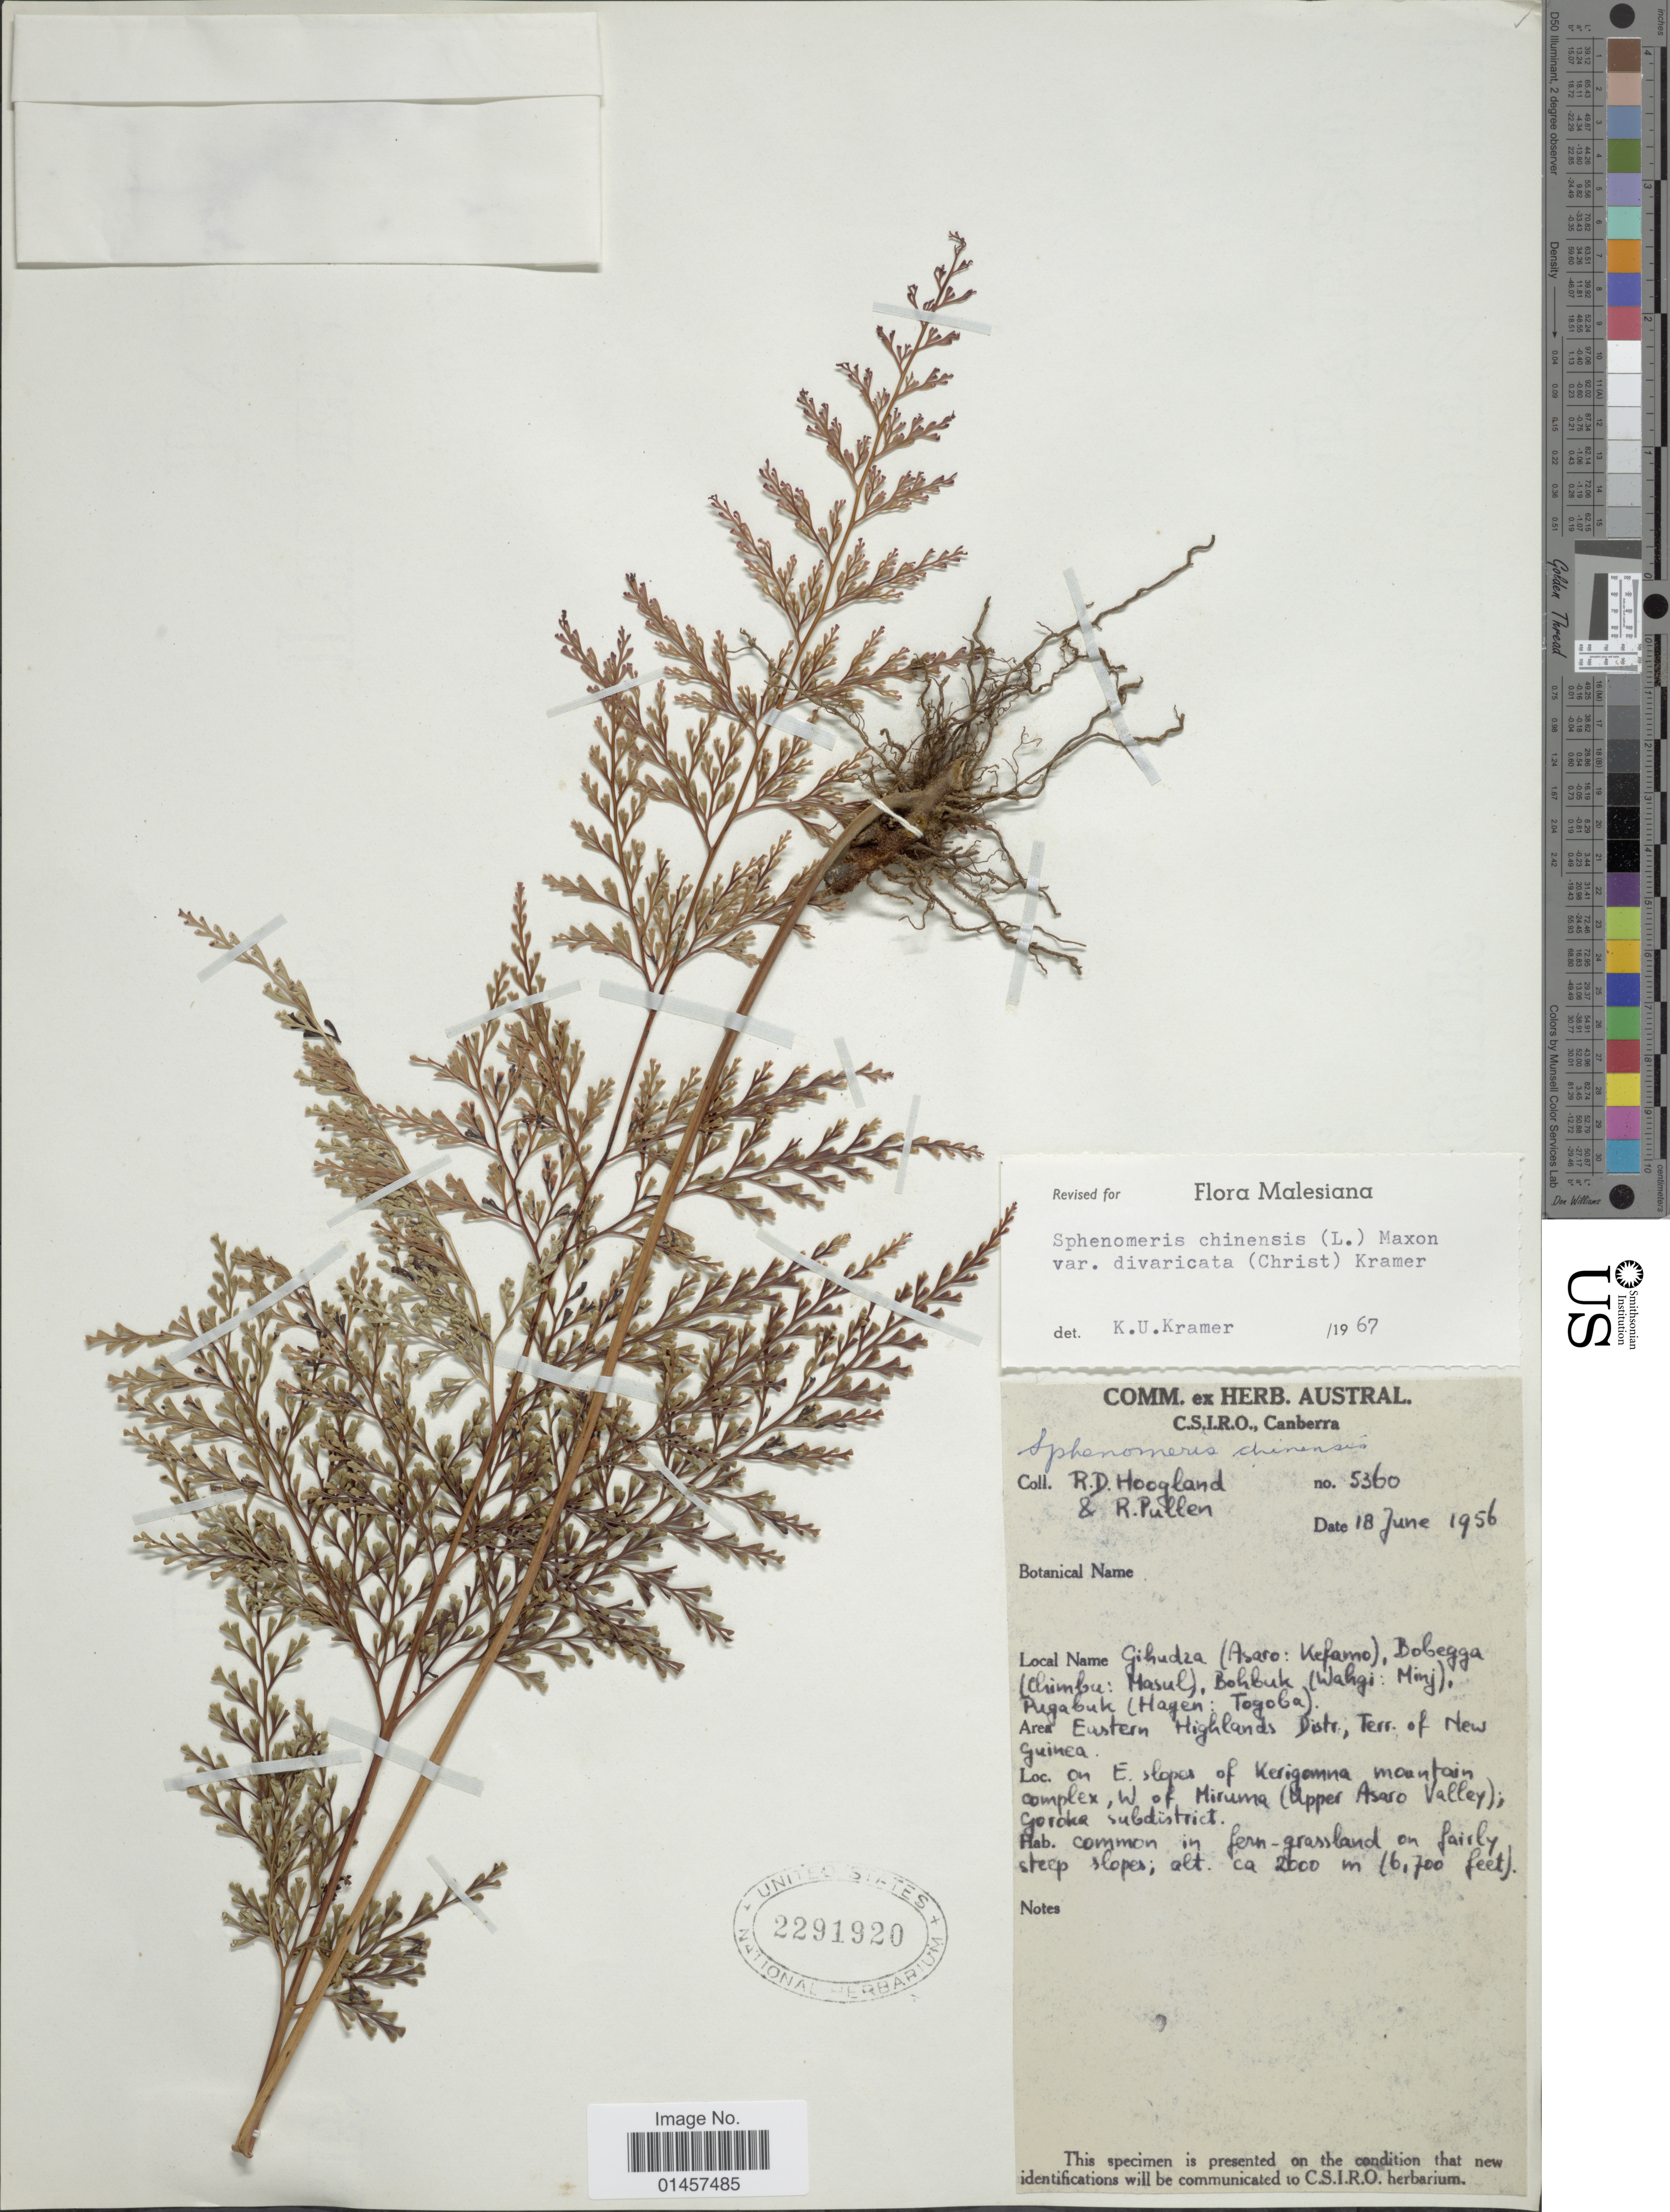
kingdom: Plantae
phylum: Tracheophyta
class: Polypodiopsida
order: Polypodiales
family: Lindsaeaceae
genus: Sphenomeris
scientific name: Sphenomeris chinensis var. divaricata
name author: (Christ) K.U. Kramer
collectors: R. D. Hoogland & R. Pullen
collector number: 5360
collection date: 1956-06-18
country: Papua New Guinea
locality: Area Eastern Highlands Distr. Terr. of New Guinea, on E. slopes of Kerigomna mountain complex, W of Miruma(upper Asaro valley) Goroka subdistrict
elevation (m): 2000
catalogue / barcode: US 2291920